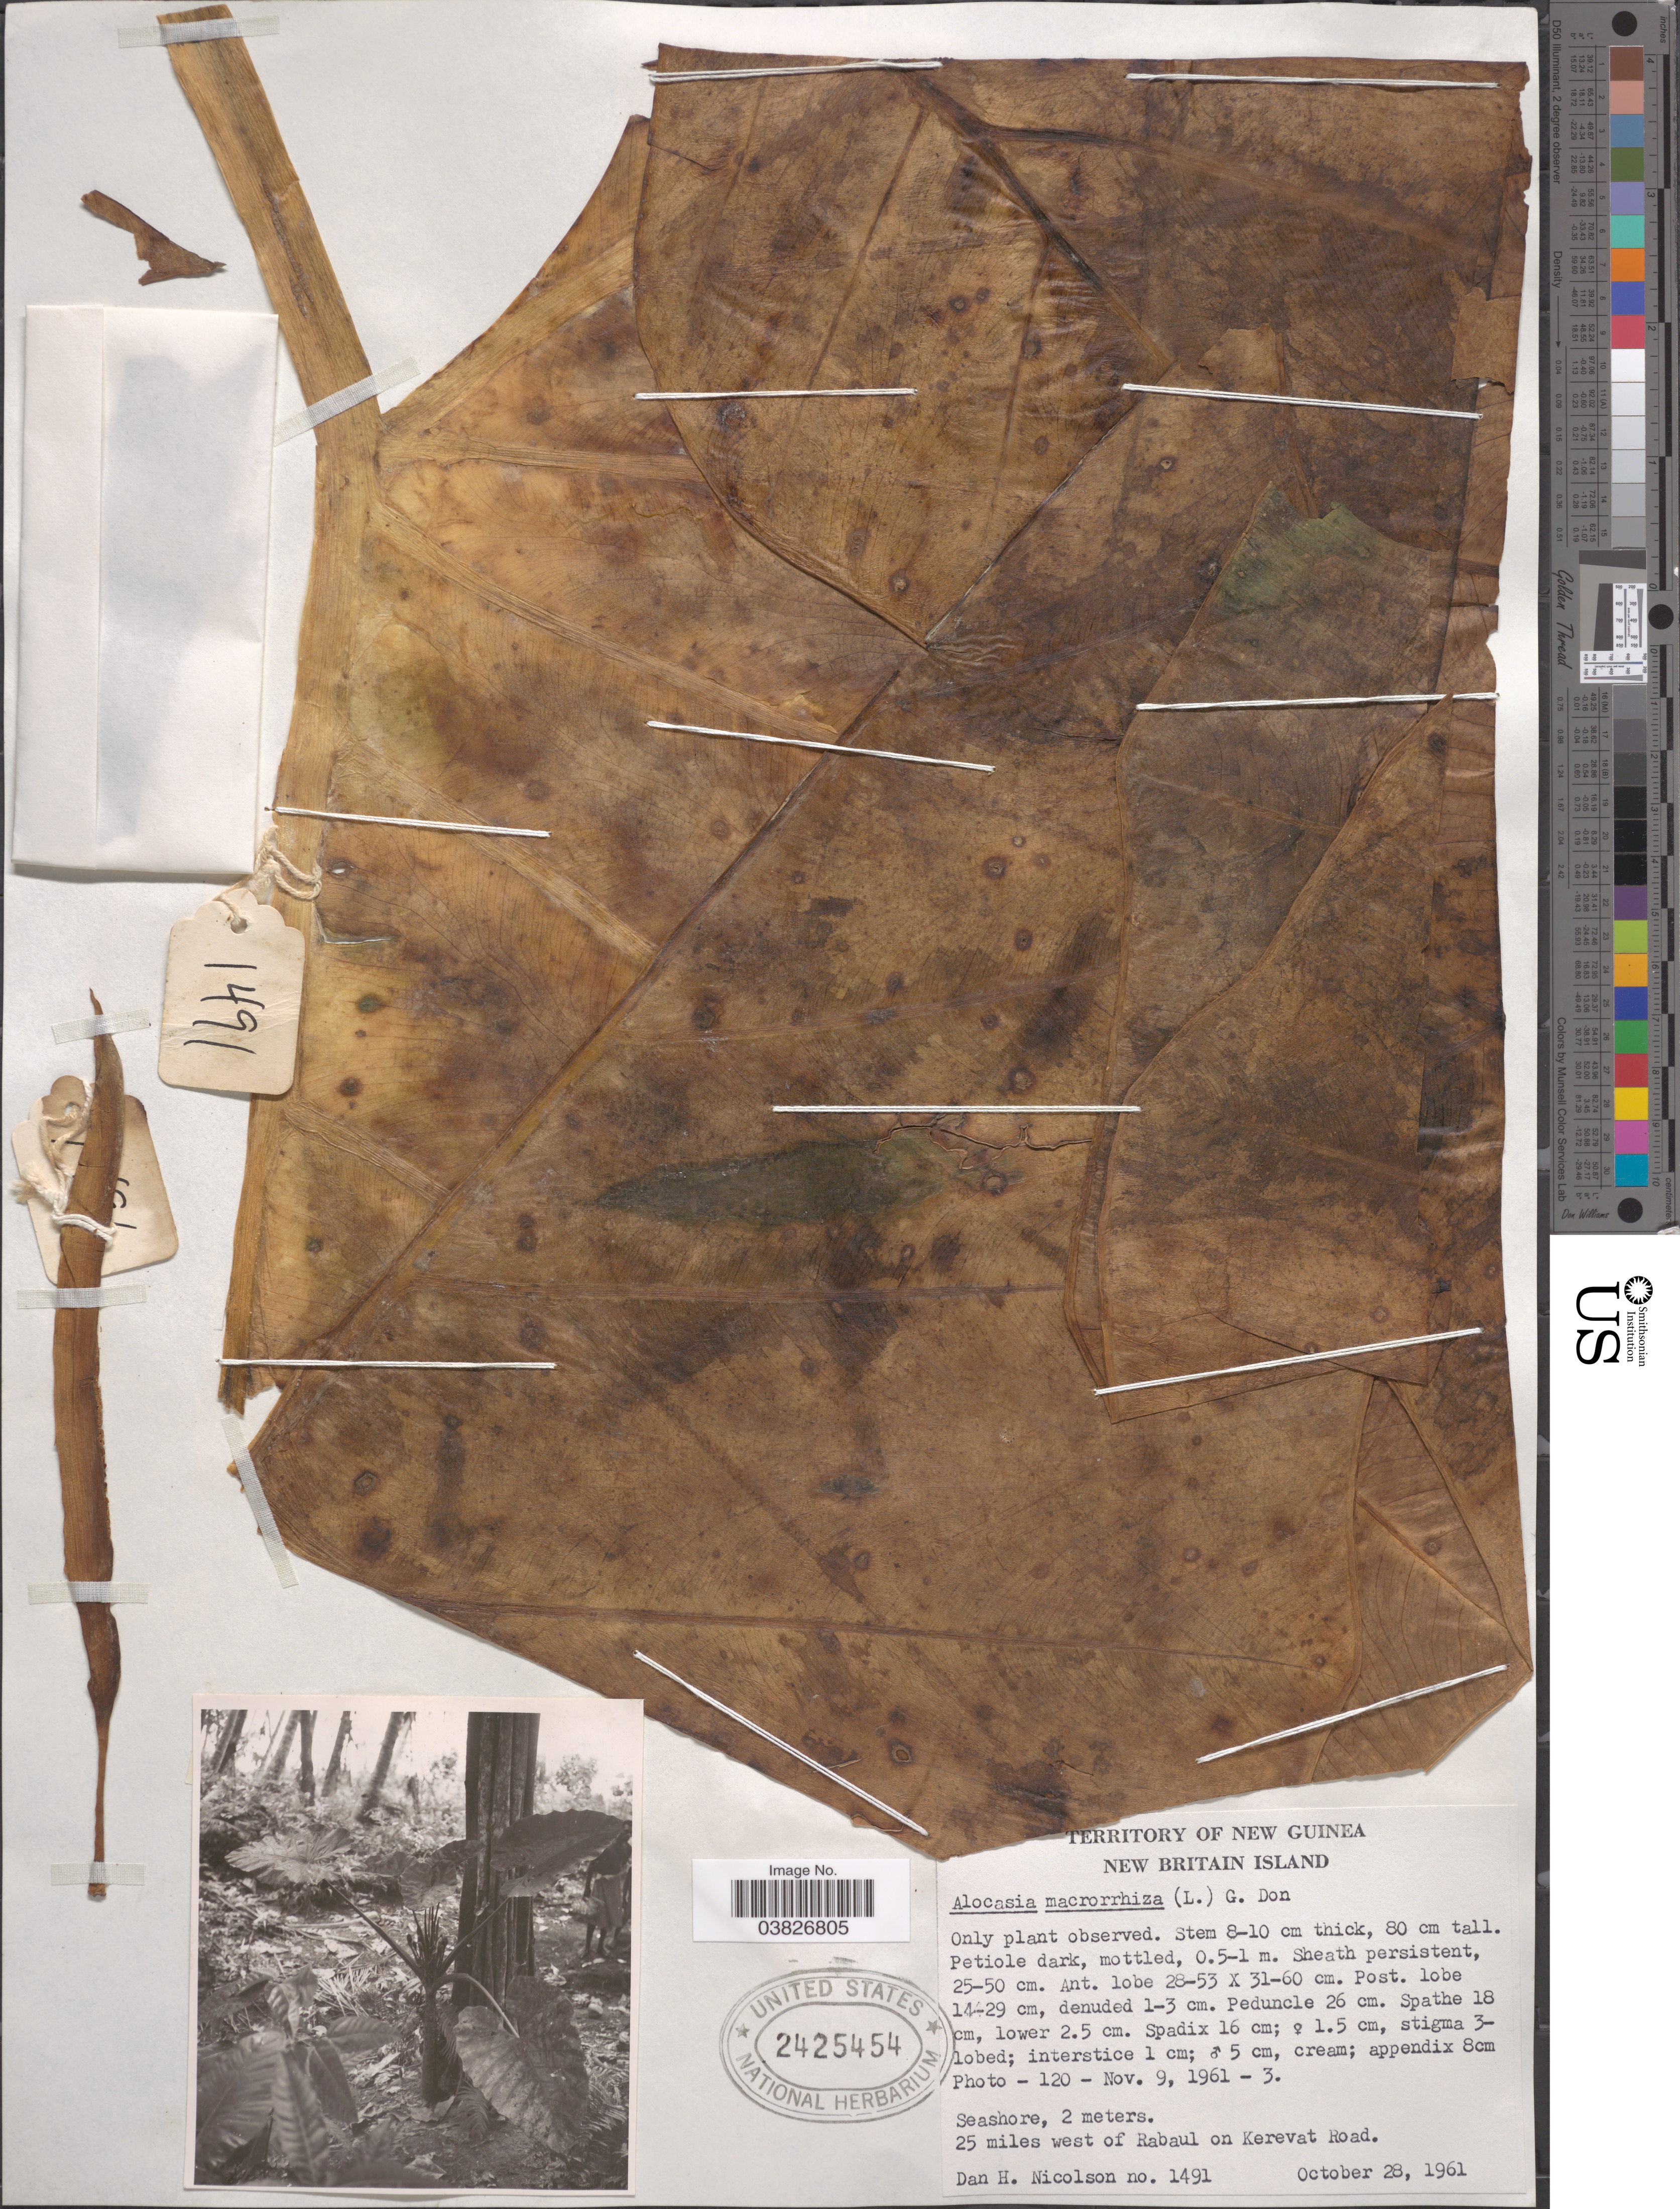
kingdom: Plantae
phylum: Tracheophyta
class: Liliopsida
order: Alismatales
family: Araceae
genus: Alocasia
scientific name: Alocasia macrorrhiza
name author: (L.) Schott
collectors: D. H. Nicolson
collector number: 1491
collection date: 1961-10-28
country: Papua New Guinea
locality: Territory of New Guinea. New Britain Island. 25 miles west of Rabaul on Kerevat Road.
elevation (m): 2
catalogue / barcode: US 2425454